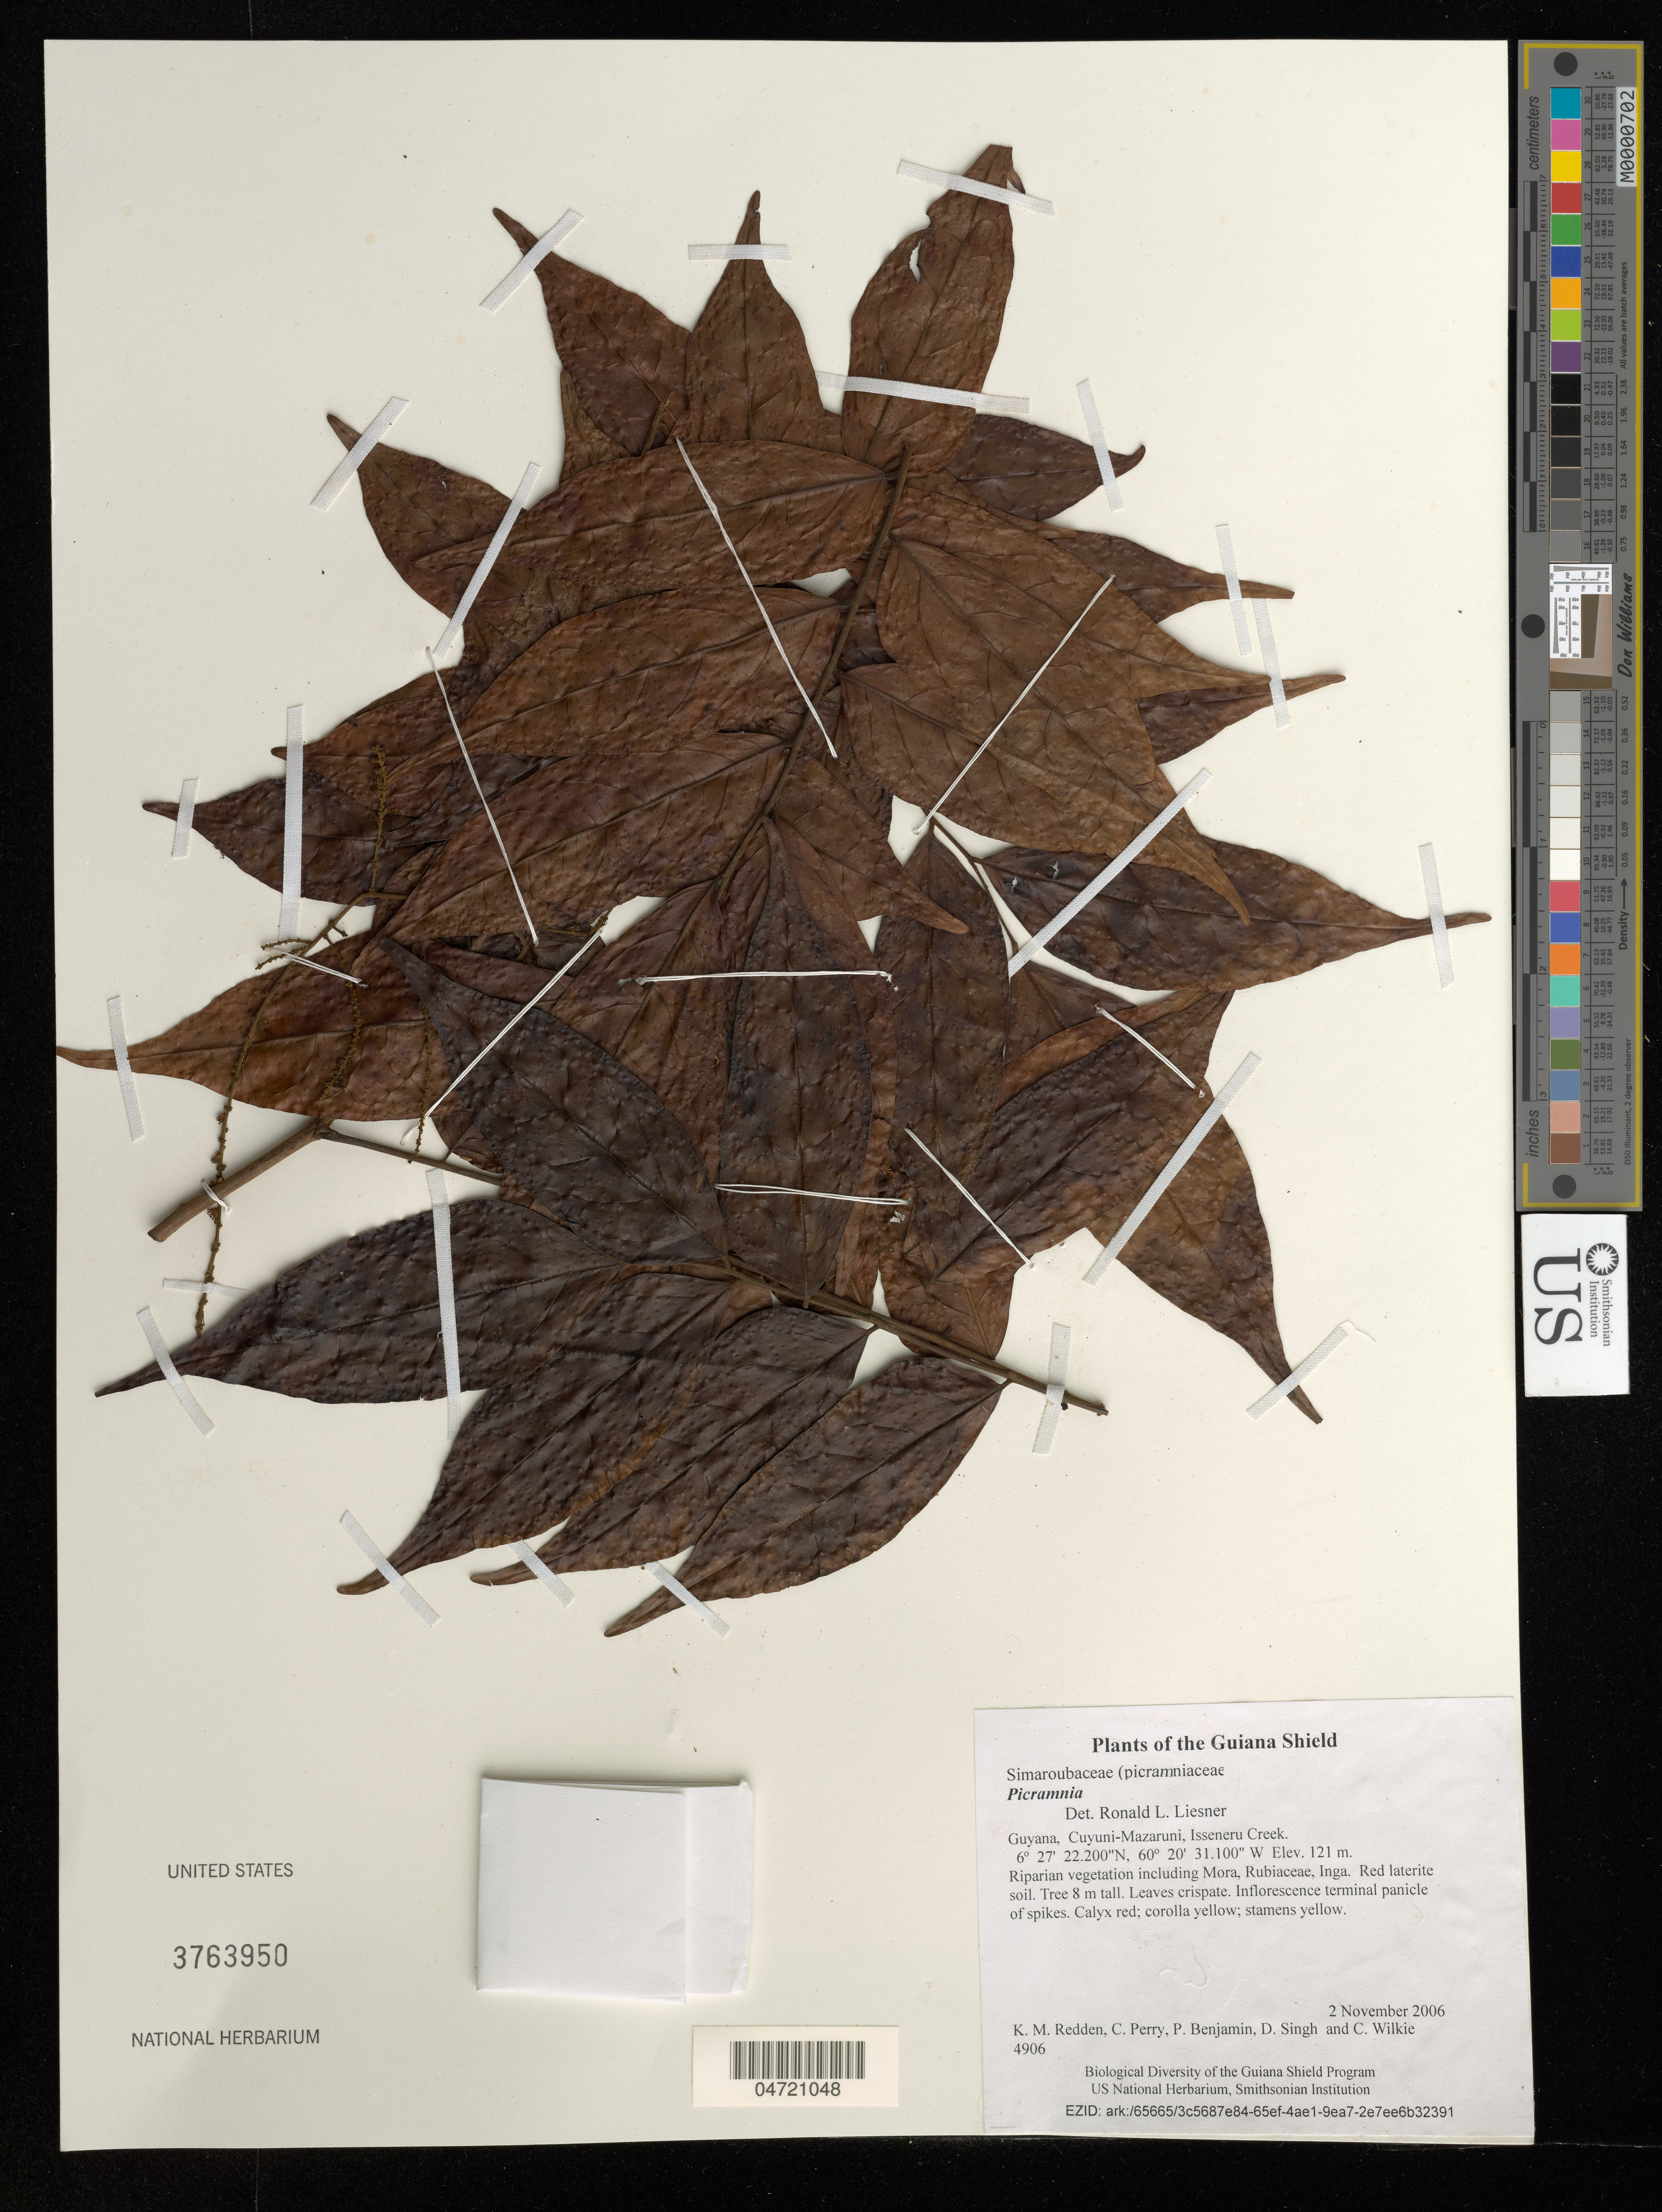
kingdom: Plantae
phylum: Tracheophyta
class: Magnoliopsida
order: Picramniales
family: Picramniaceae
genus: Picramnia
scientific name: Picramnia sp.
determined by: Liesner, R. L.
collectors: K. M. Redden, C. Perry, P. Benjamin, D. Singh & C. Wilkie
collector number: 4906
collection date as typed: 2 November 2006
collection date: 2006-11-02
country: Guyana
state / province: Cuyuni-Mazaruni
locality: Isseneru Creek.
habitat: Riparian vegetation including Mora, Rubiaceae, Inga. Red laterite soil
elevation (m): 121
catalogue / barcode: US 3763950